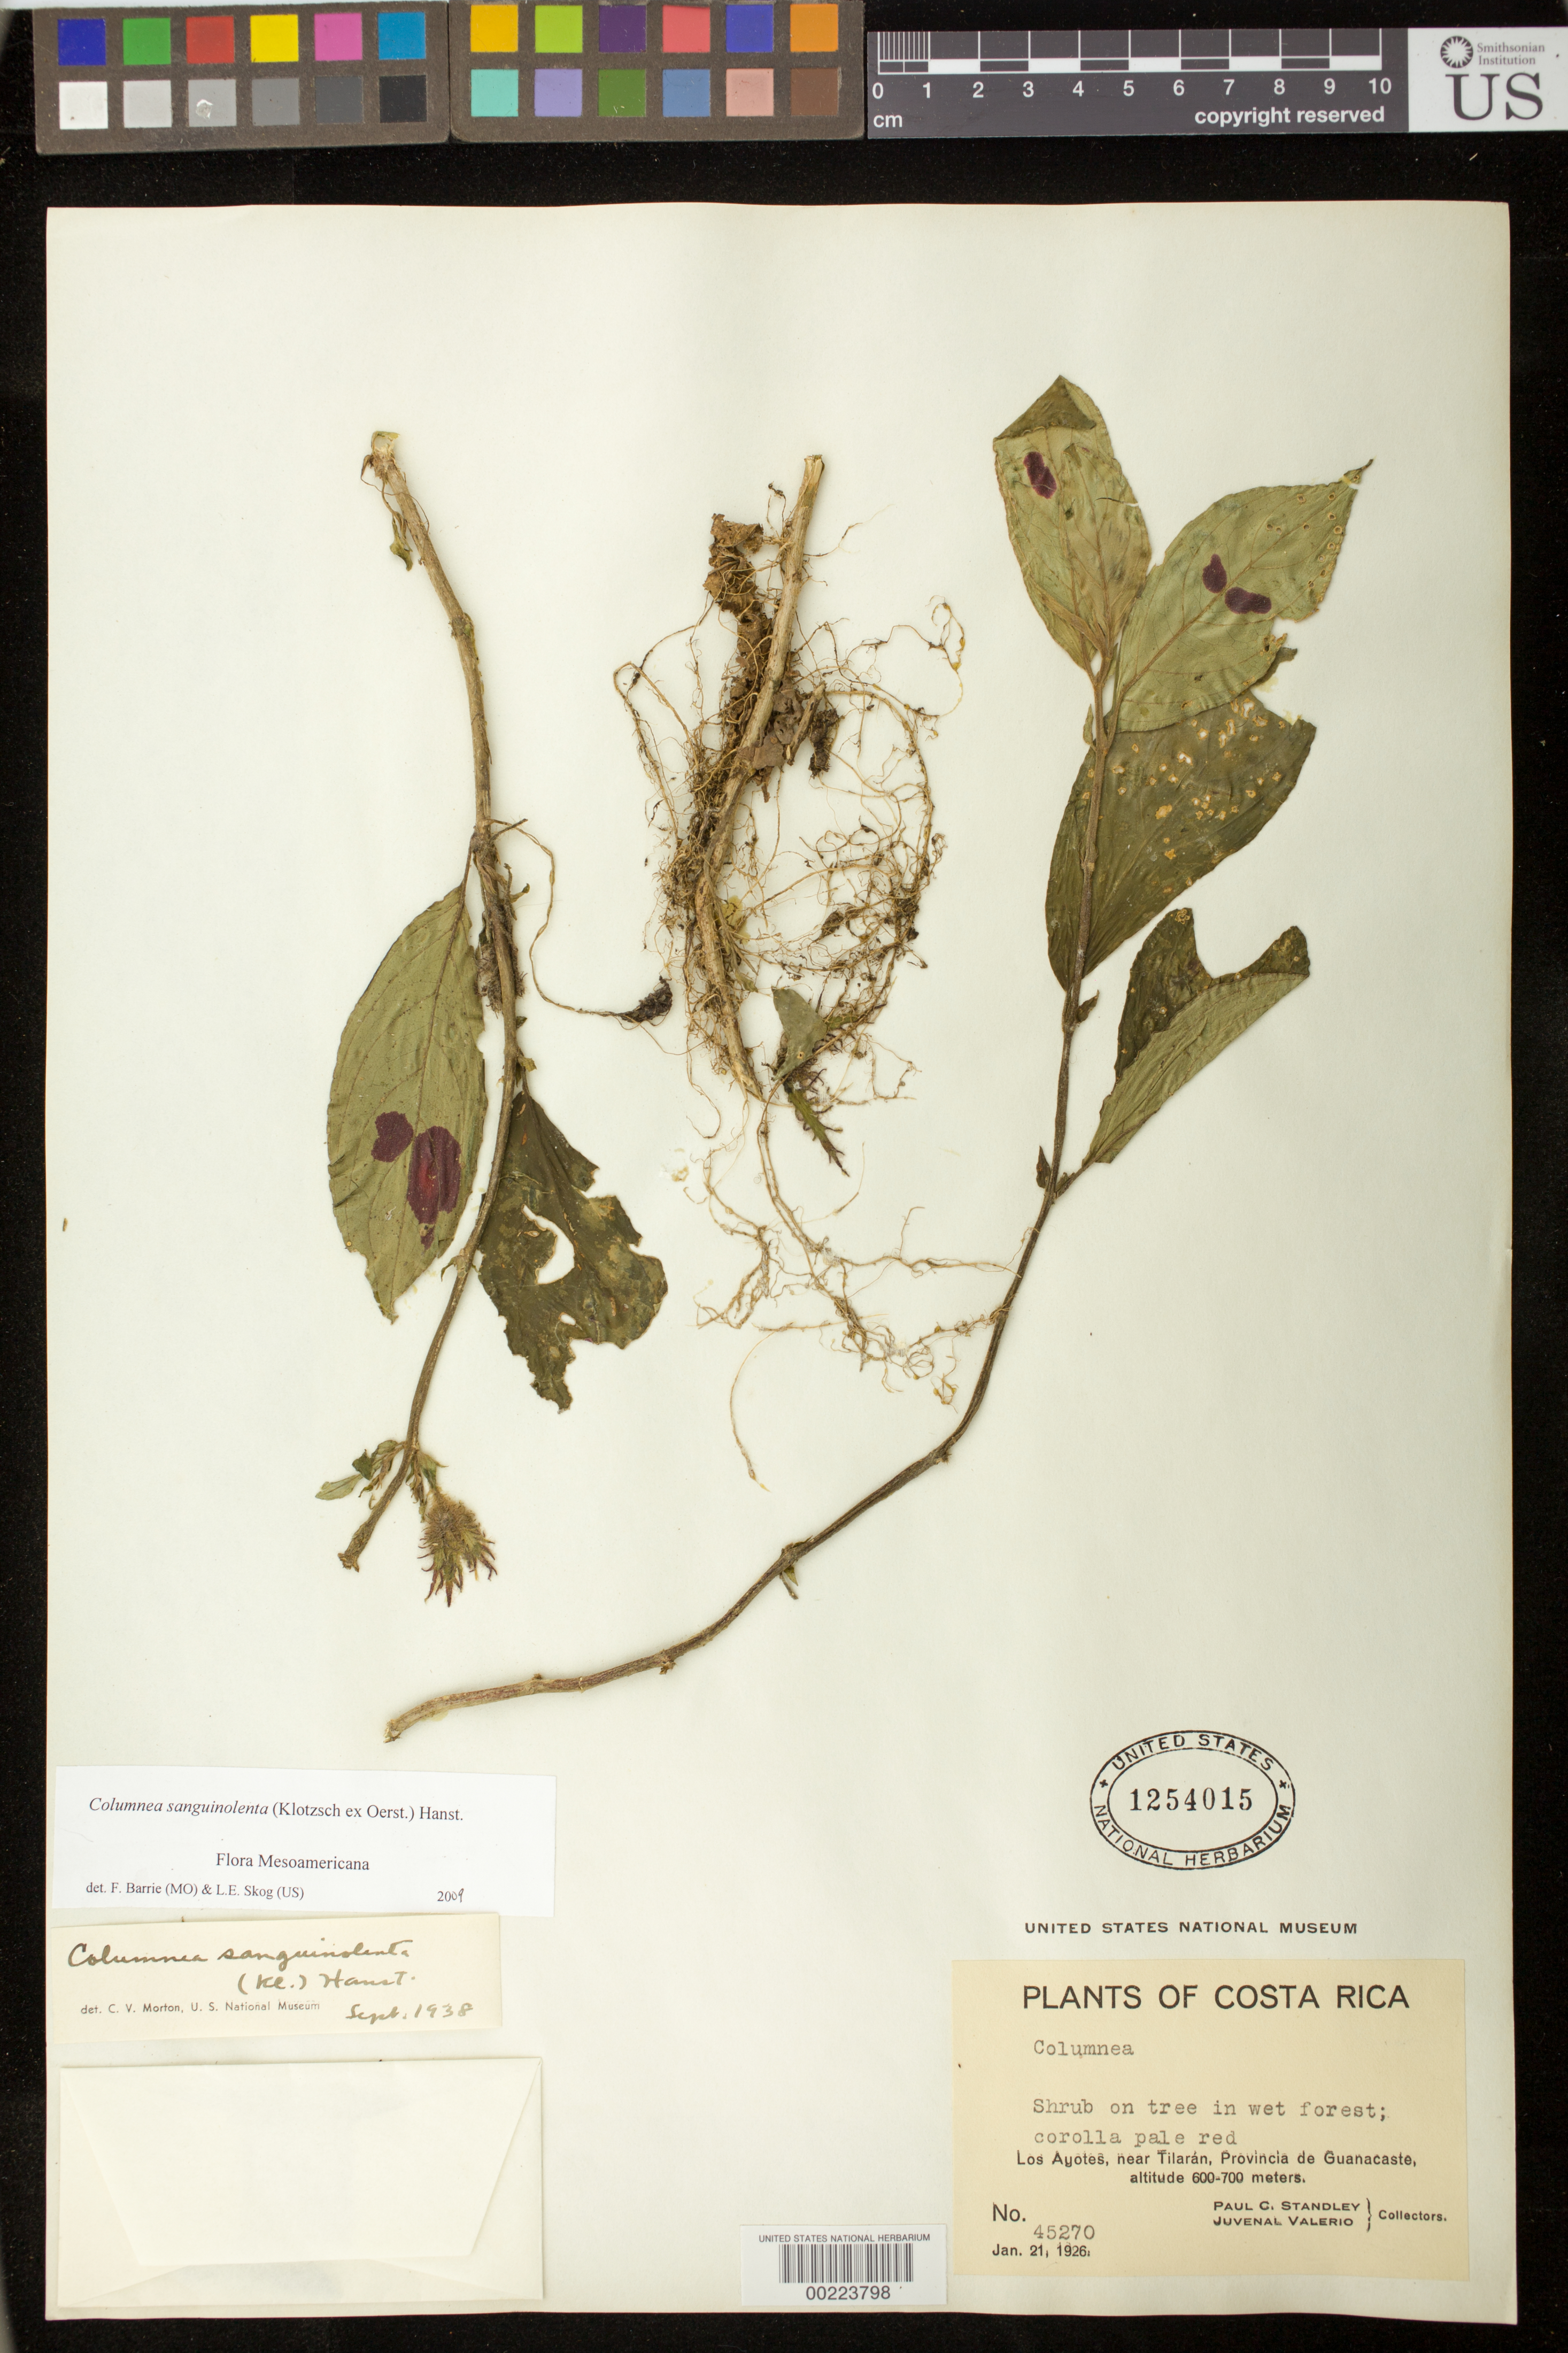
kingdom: Plantae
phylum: Tracheophyta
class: Magnoliopsida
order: Lamiales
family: Gesneriaceae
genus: Columnea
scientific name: Columnea sanguinolenta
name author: (Klotzsch ex Oerst.) Hanst.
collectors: P. C. Standley & J. Valerio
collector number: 45270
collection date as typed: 21 Jan 1926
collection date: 1926-01-21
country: Costa Rica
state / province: Guanacaste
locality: Los Ayotes, near Tilaran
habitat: In wet forest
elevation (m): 600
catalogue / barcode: US 1254015